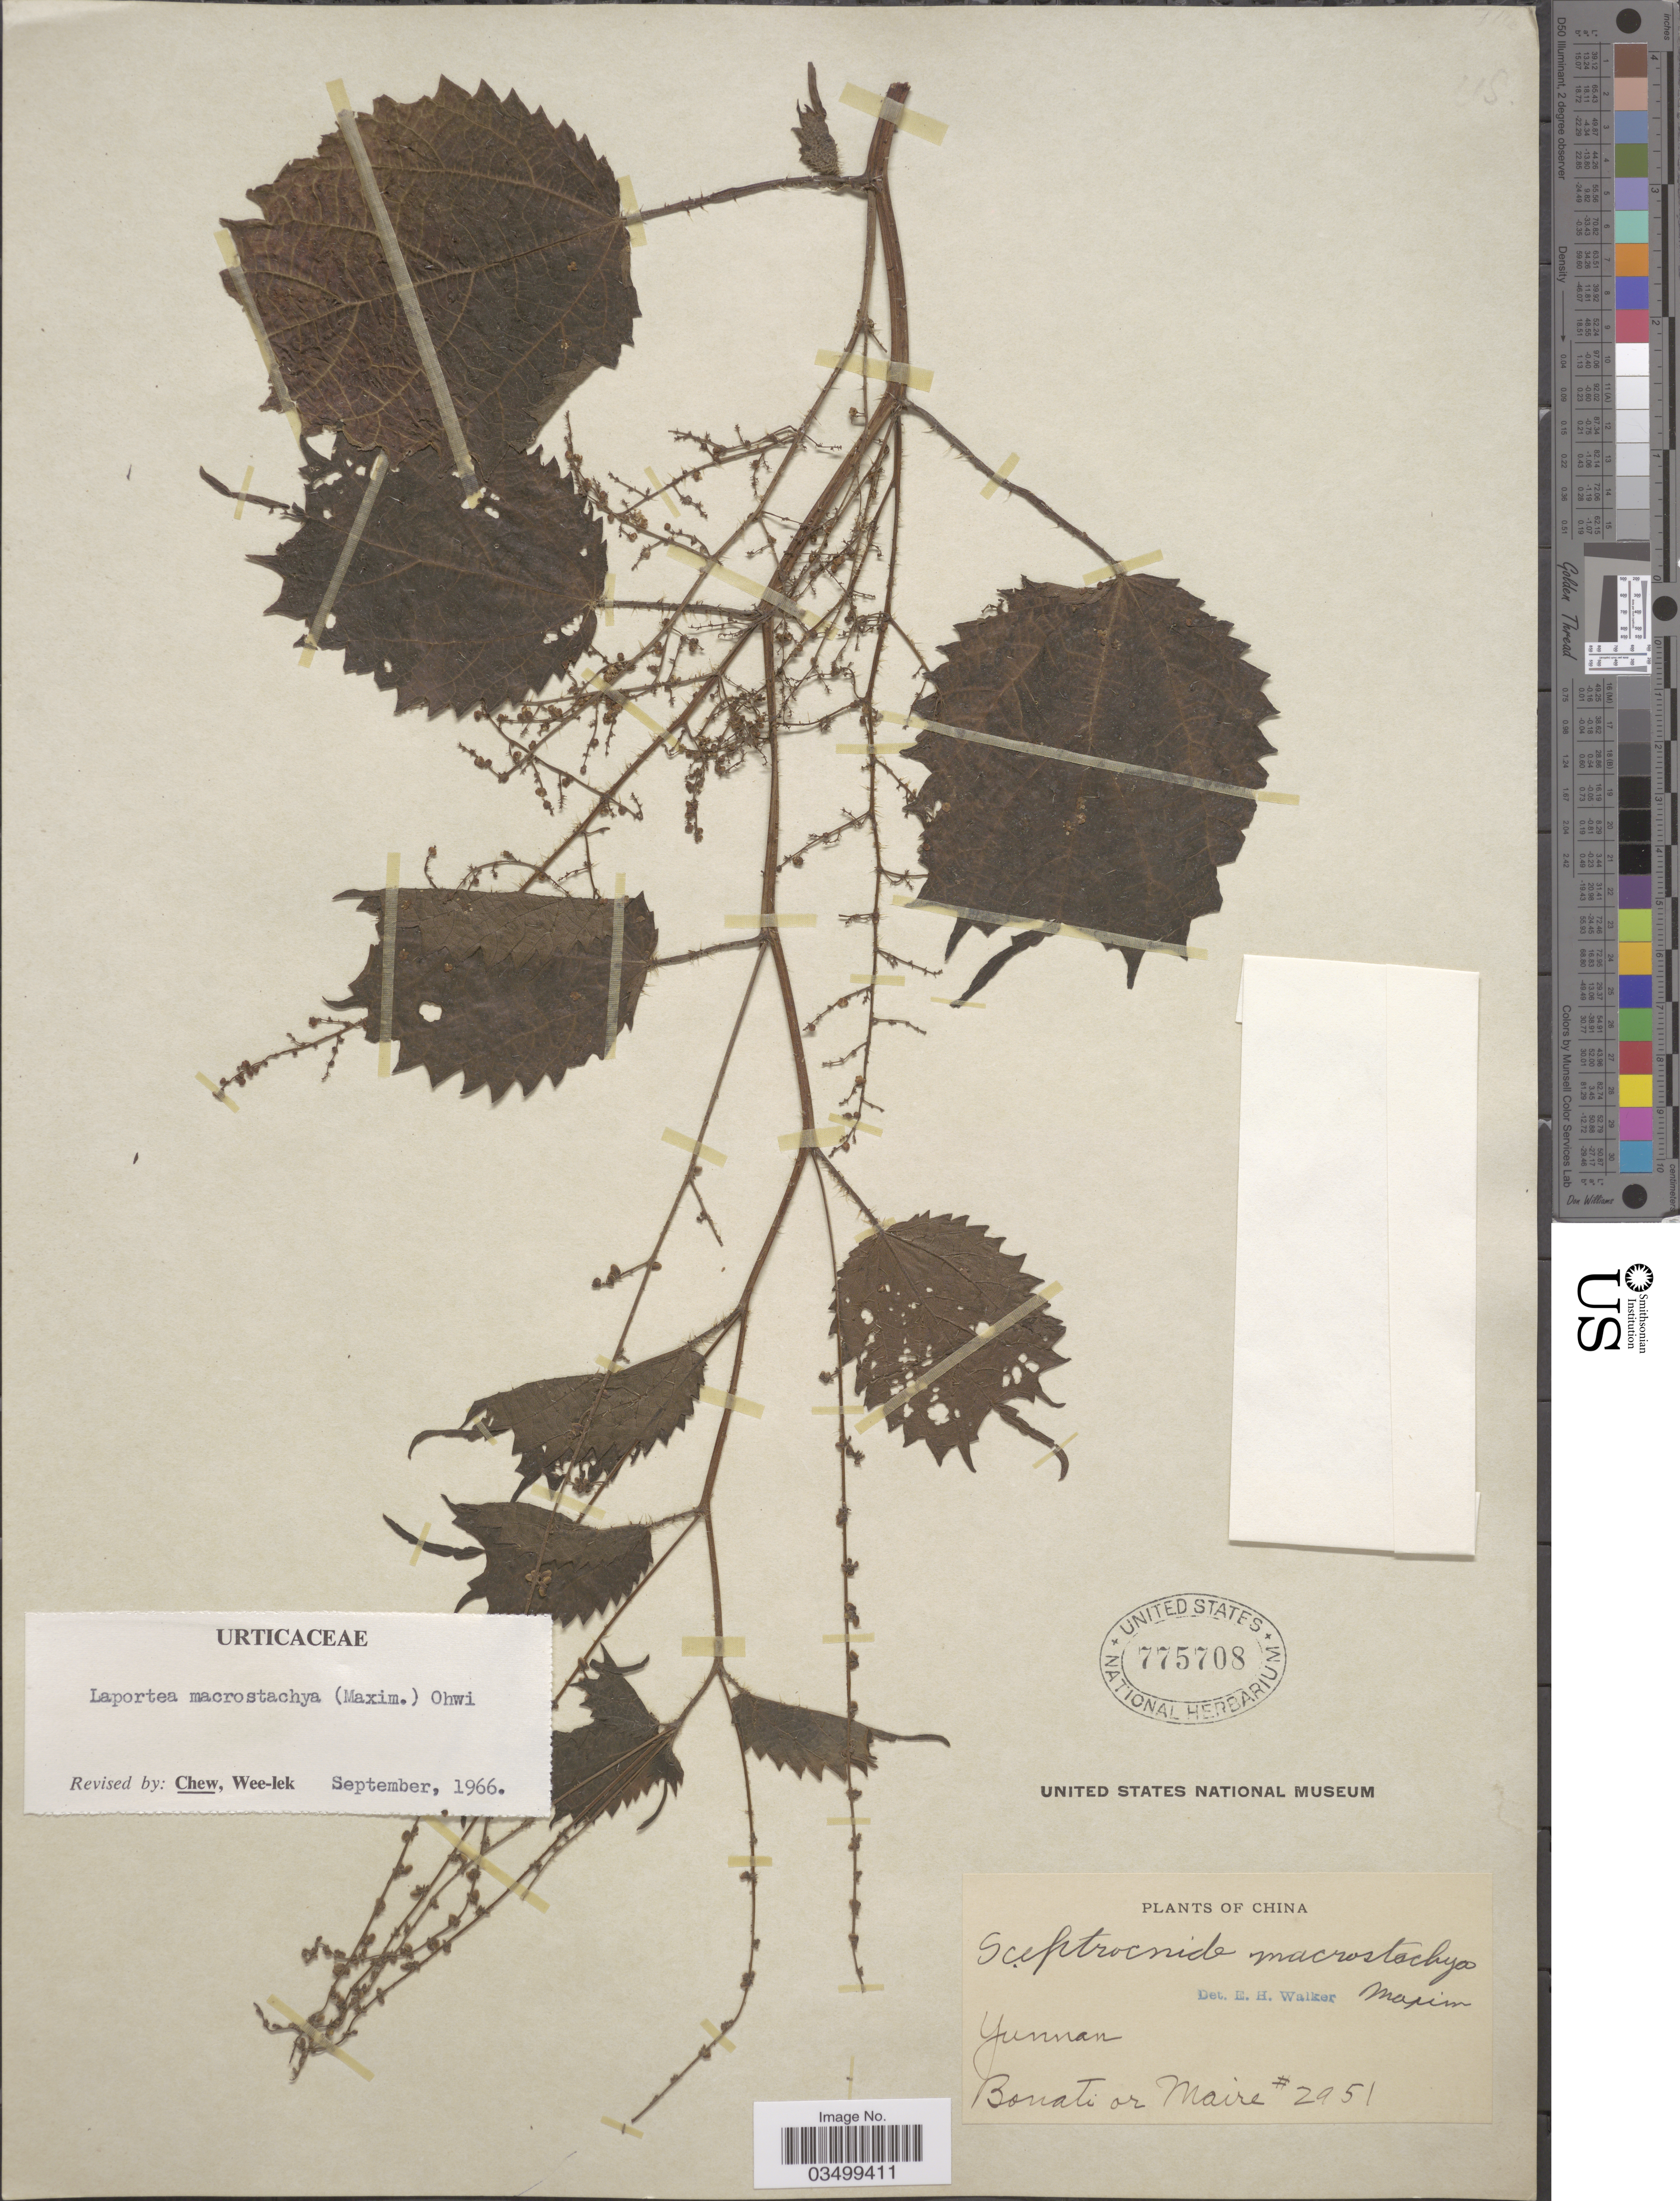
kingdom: Plantae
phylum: Tracheophyta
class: Magnoliopsida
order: Rosales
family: Urticaceae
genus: Laportea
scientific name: Laportea macrostachya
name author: (Maxim.) Ohwi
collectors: -. Bonati & Maire, --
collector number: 2951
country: China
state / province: Yunnan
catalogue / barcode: US 775708